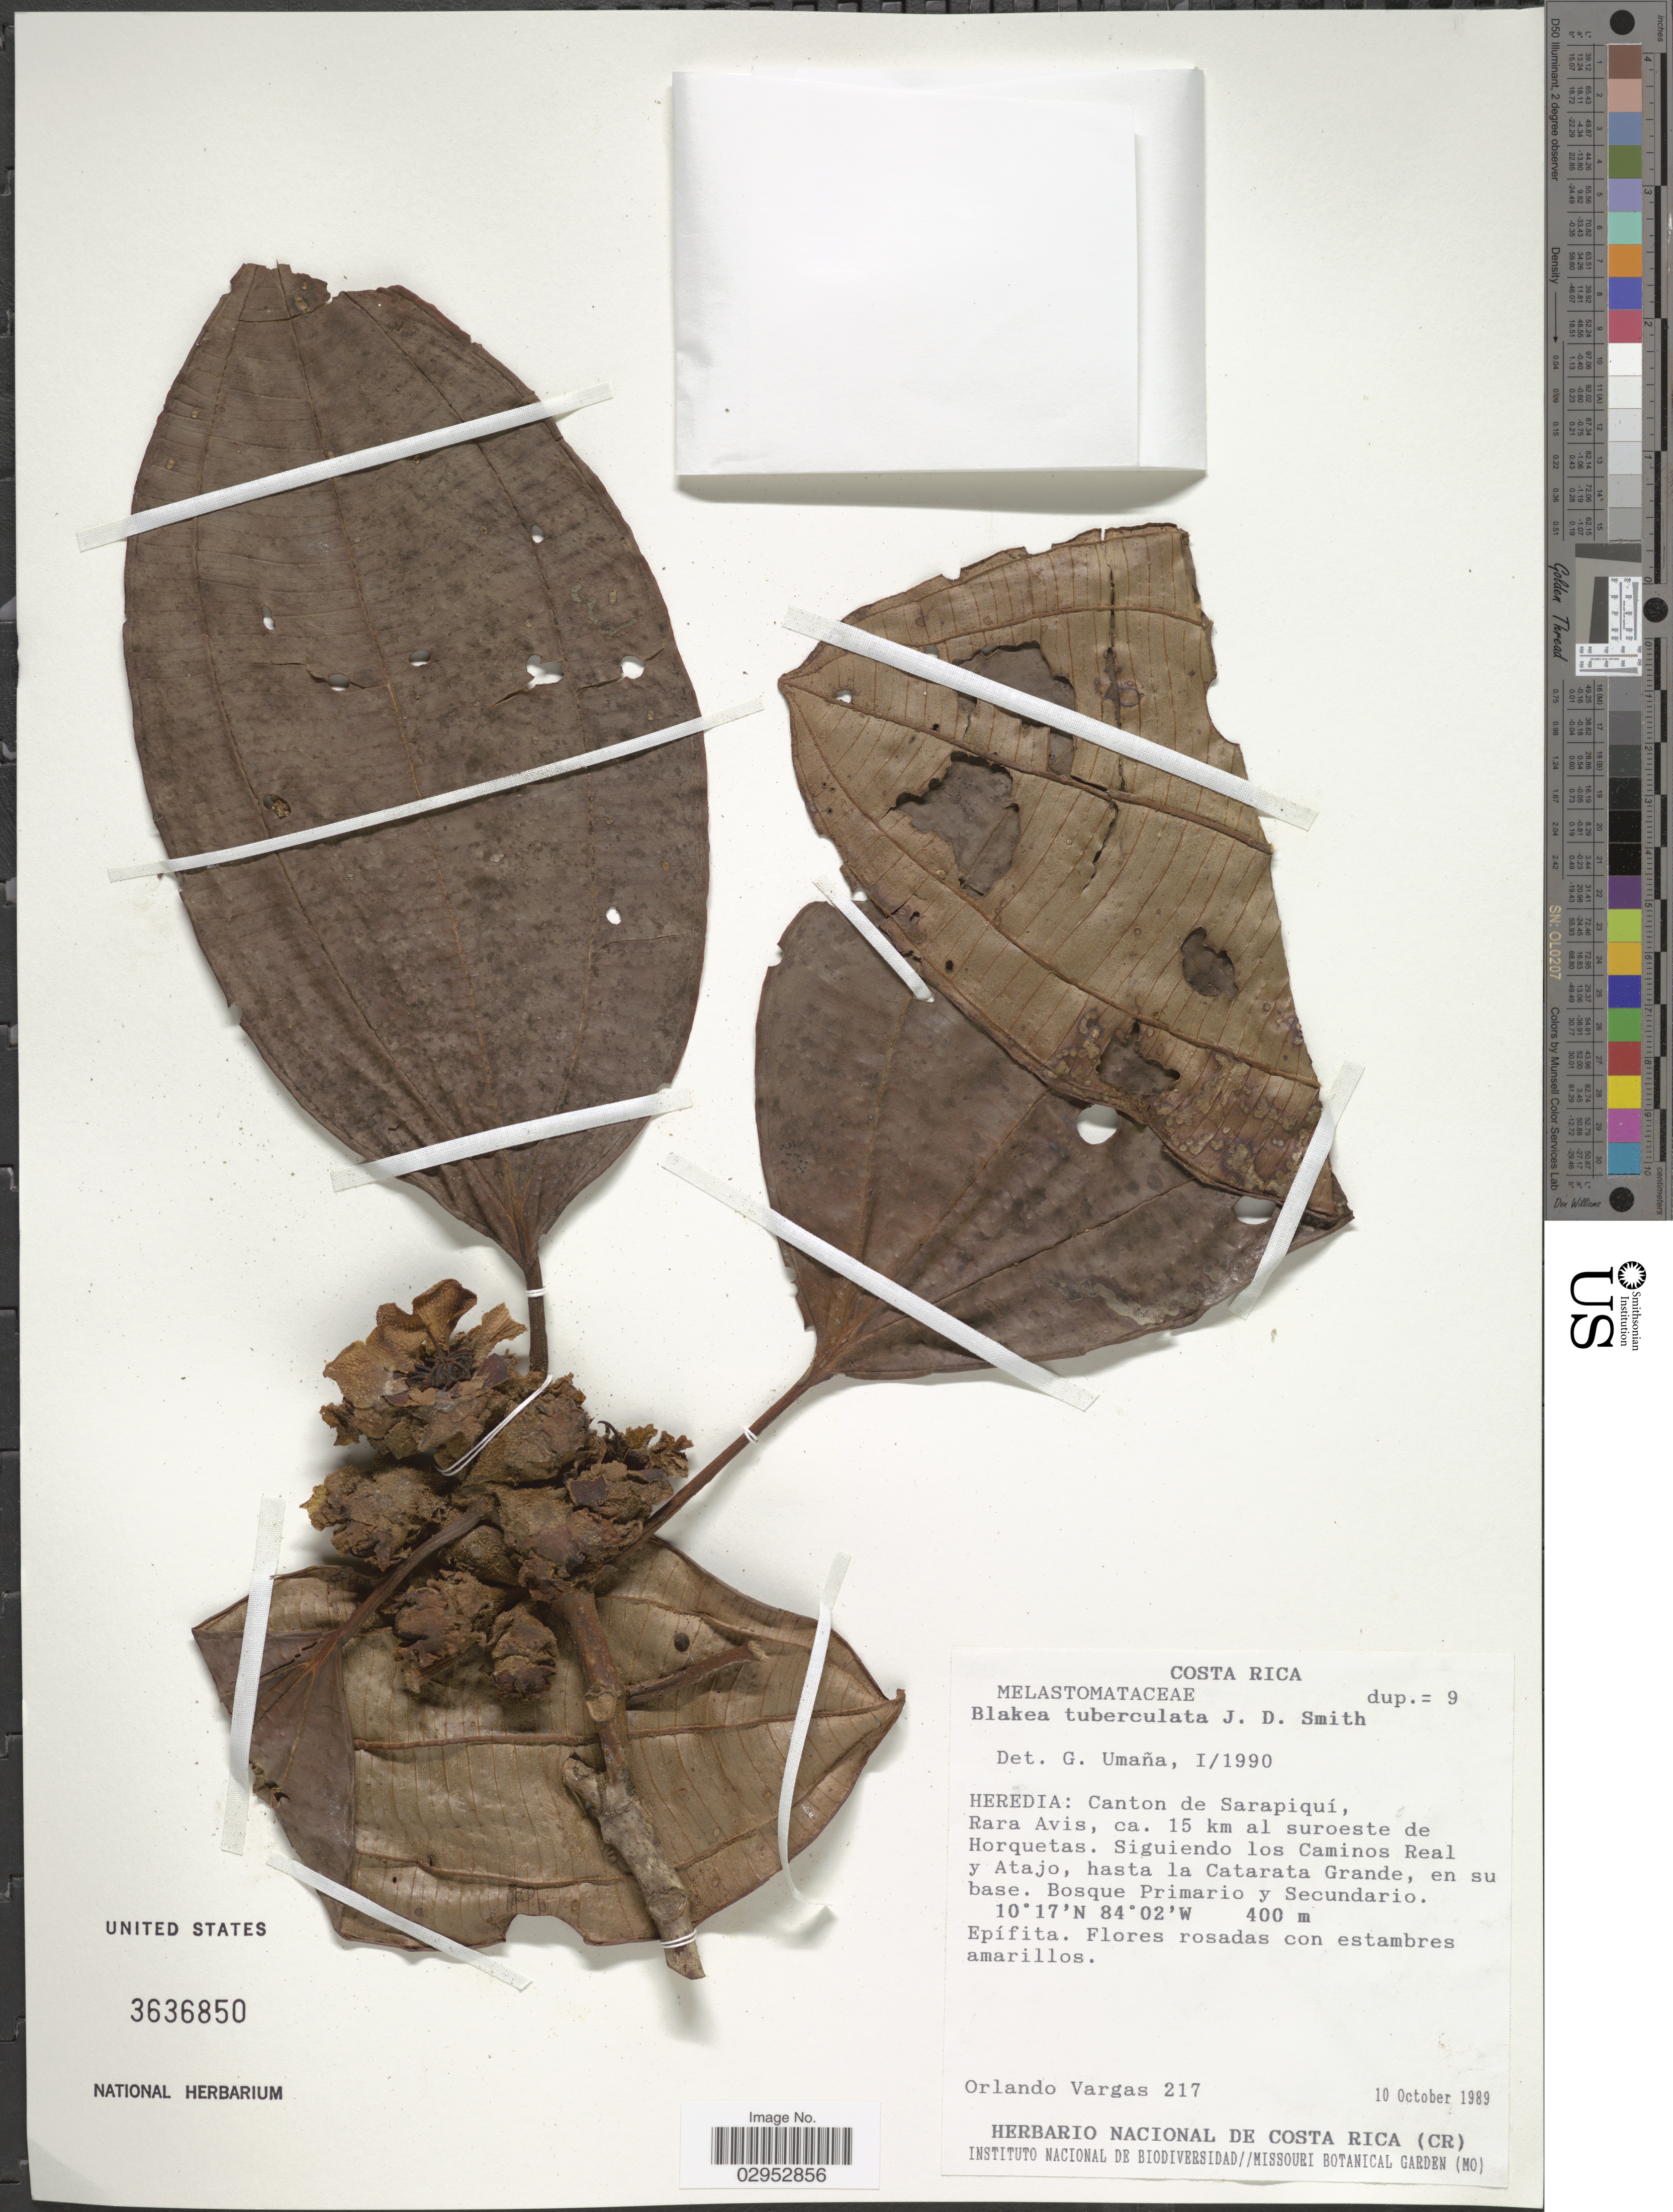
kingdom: Plantae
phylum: Tracheophyta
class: Magnoliopsida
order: Myrtales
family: Melastomataceae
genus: Blakea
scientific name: Blakea tuberculata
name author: Donn. Sm.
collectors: O. Vargas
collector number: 217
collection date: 1989-10-10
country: Costa Rica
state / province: Heredia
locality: Canton de Sarapiquí, Rara Avis, ca. 15 km al suroeste de Horquetas. Siguiendo los Caminos Real y Atajo, hasta la Catarata Grande, en su base.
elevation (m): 400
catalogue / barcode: US 3636850